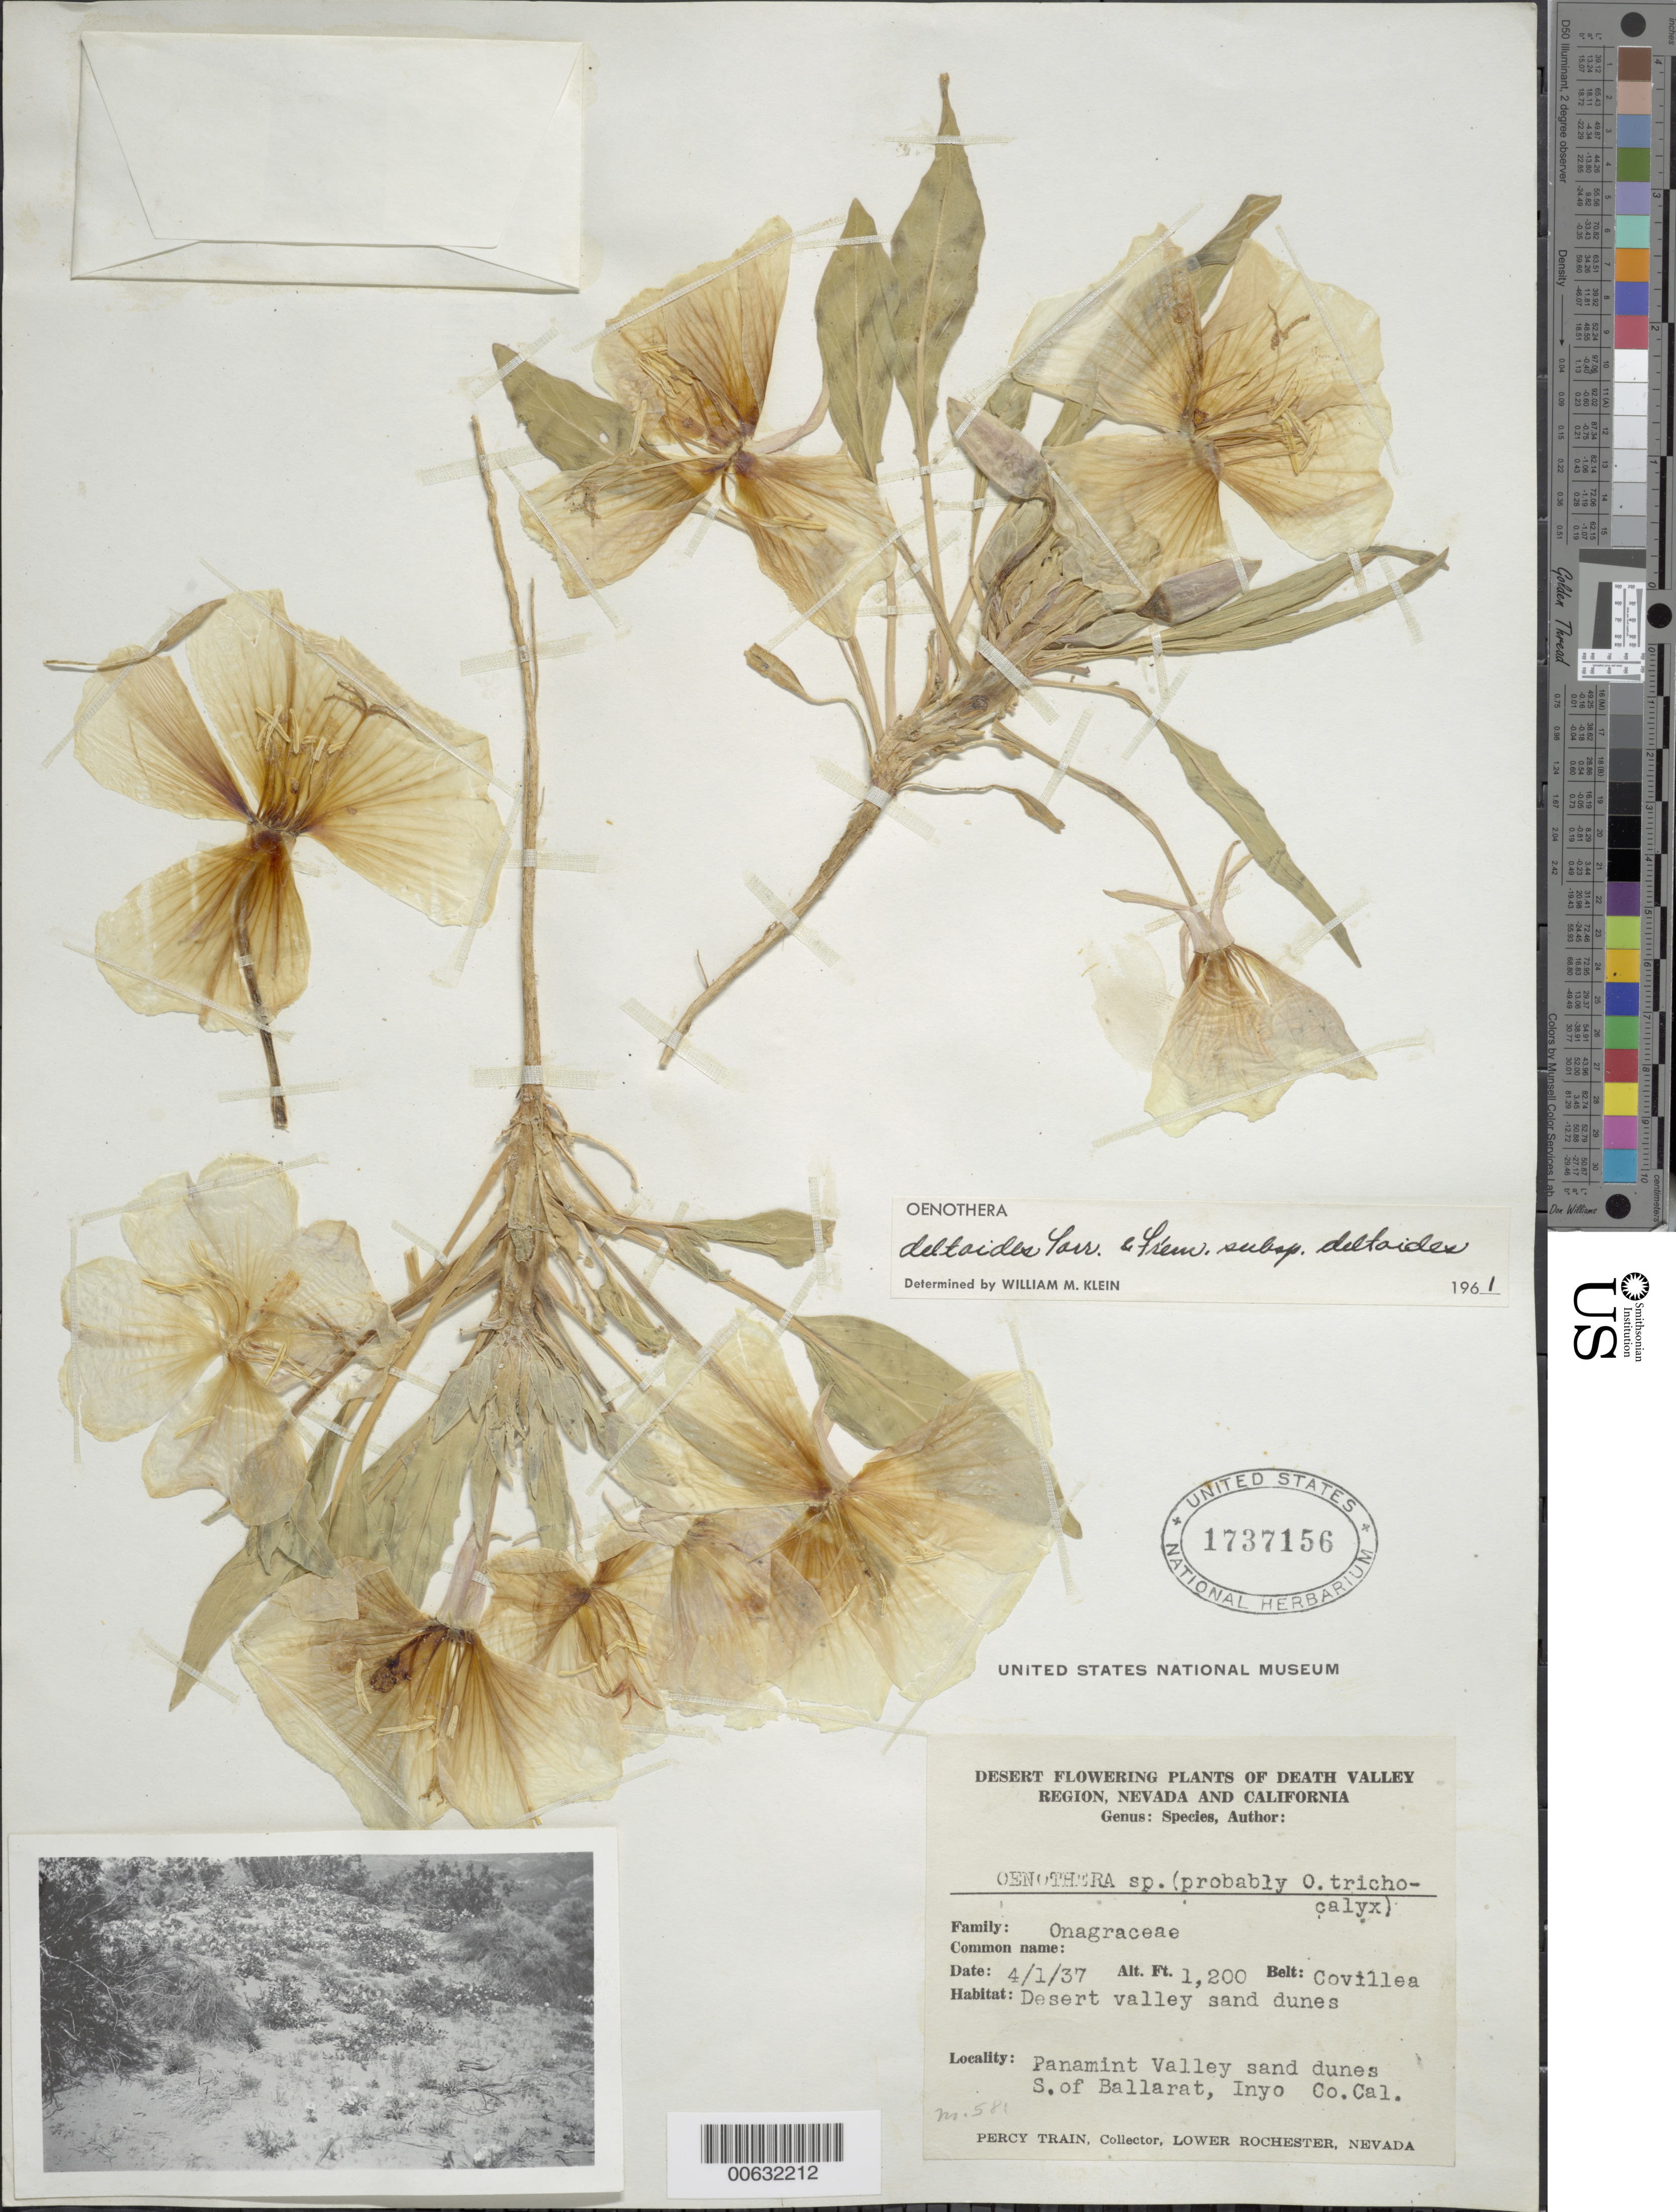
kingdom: Plantae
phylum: Tracheophyta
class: Magnoliopsida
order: Myrtales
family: Onagraceae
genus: Oenothera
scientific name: Oenothera deltoides subsp. deltoides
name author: Torr. & Frém.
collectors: P. Train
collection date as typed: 01 Apr 1937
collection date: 1937-04-01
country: United States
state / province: California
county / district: Inyo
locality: Panamint Valley, S of Ballarat.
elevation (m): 366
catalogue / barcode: US 1737156